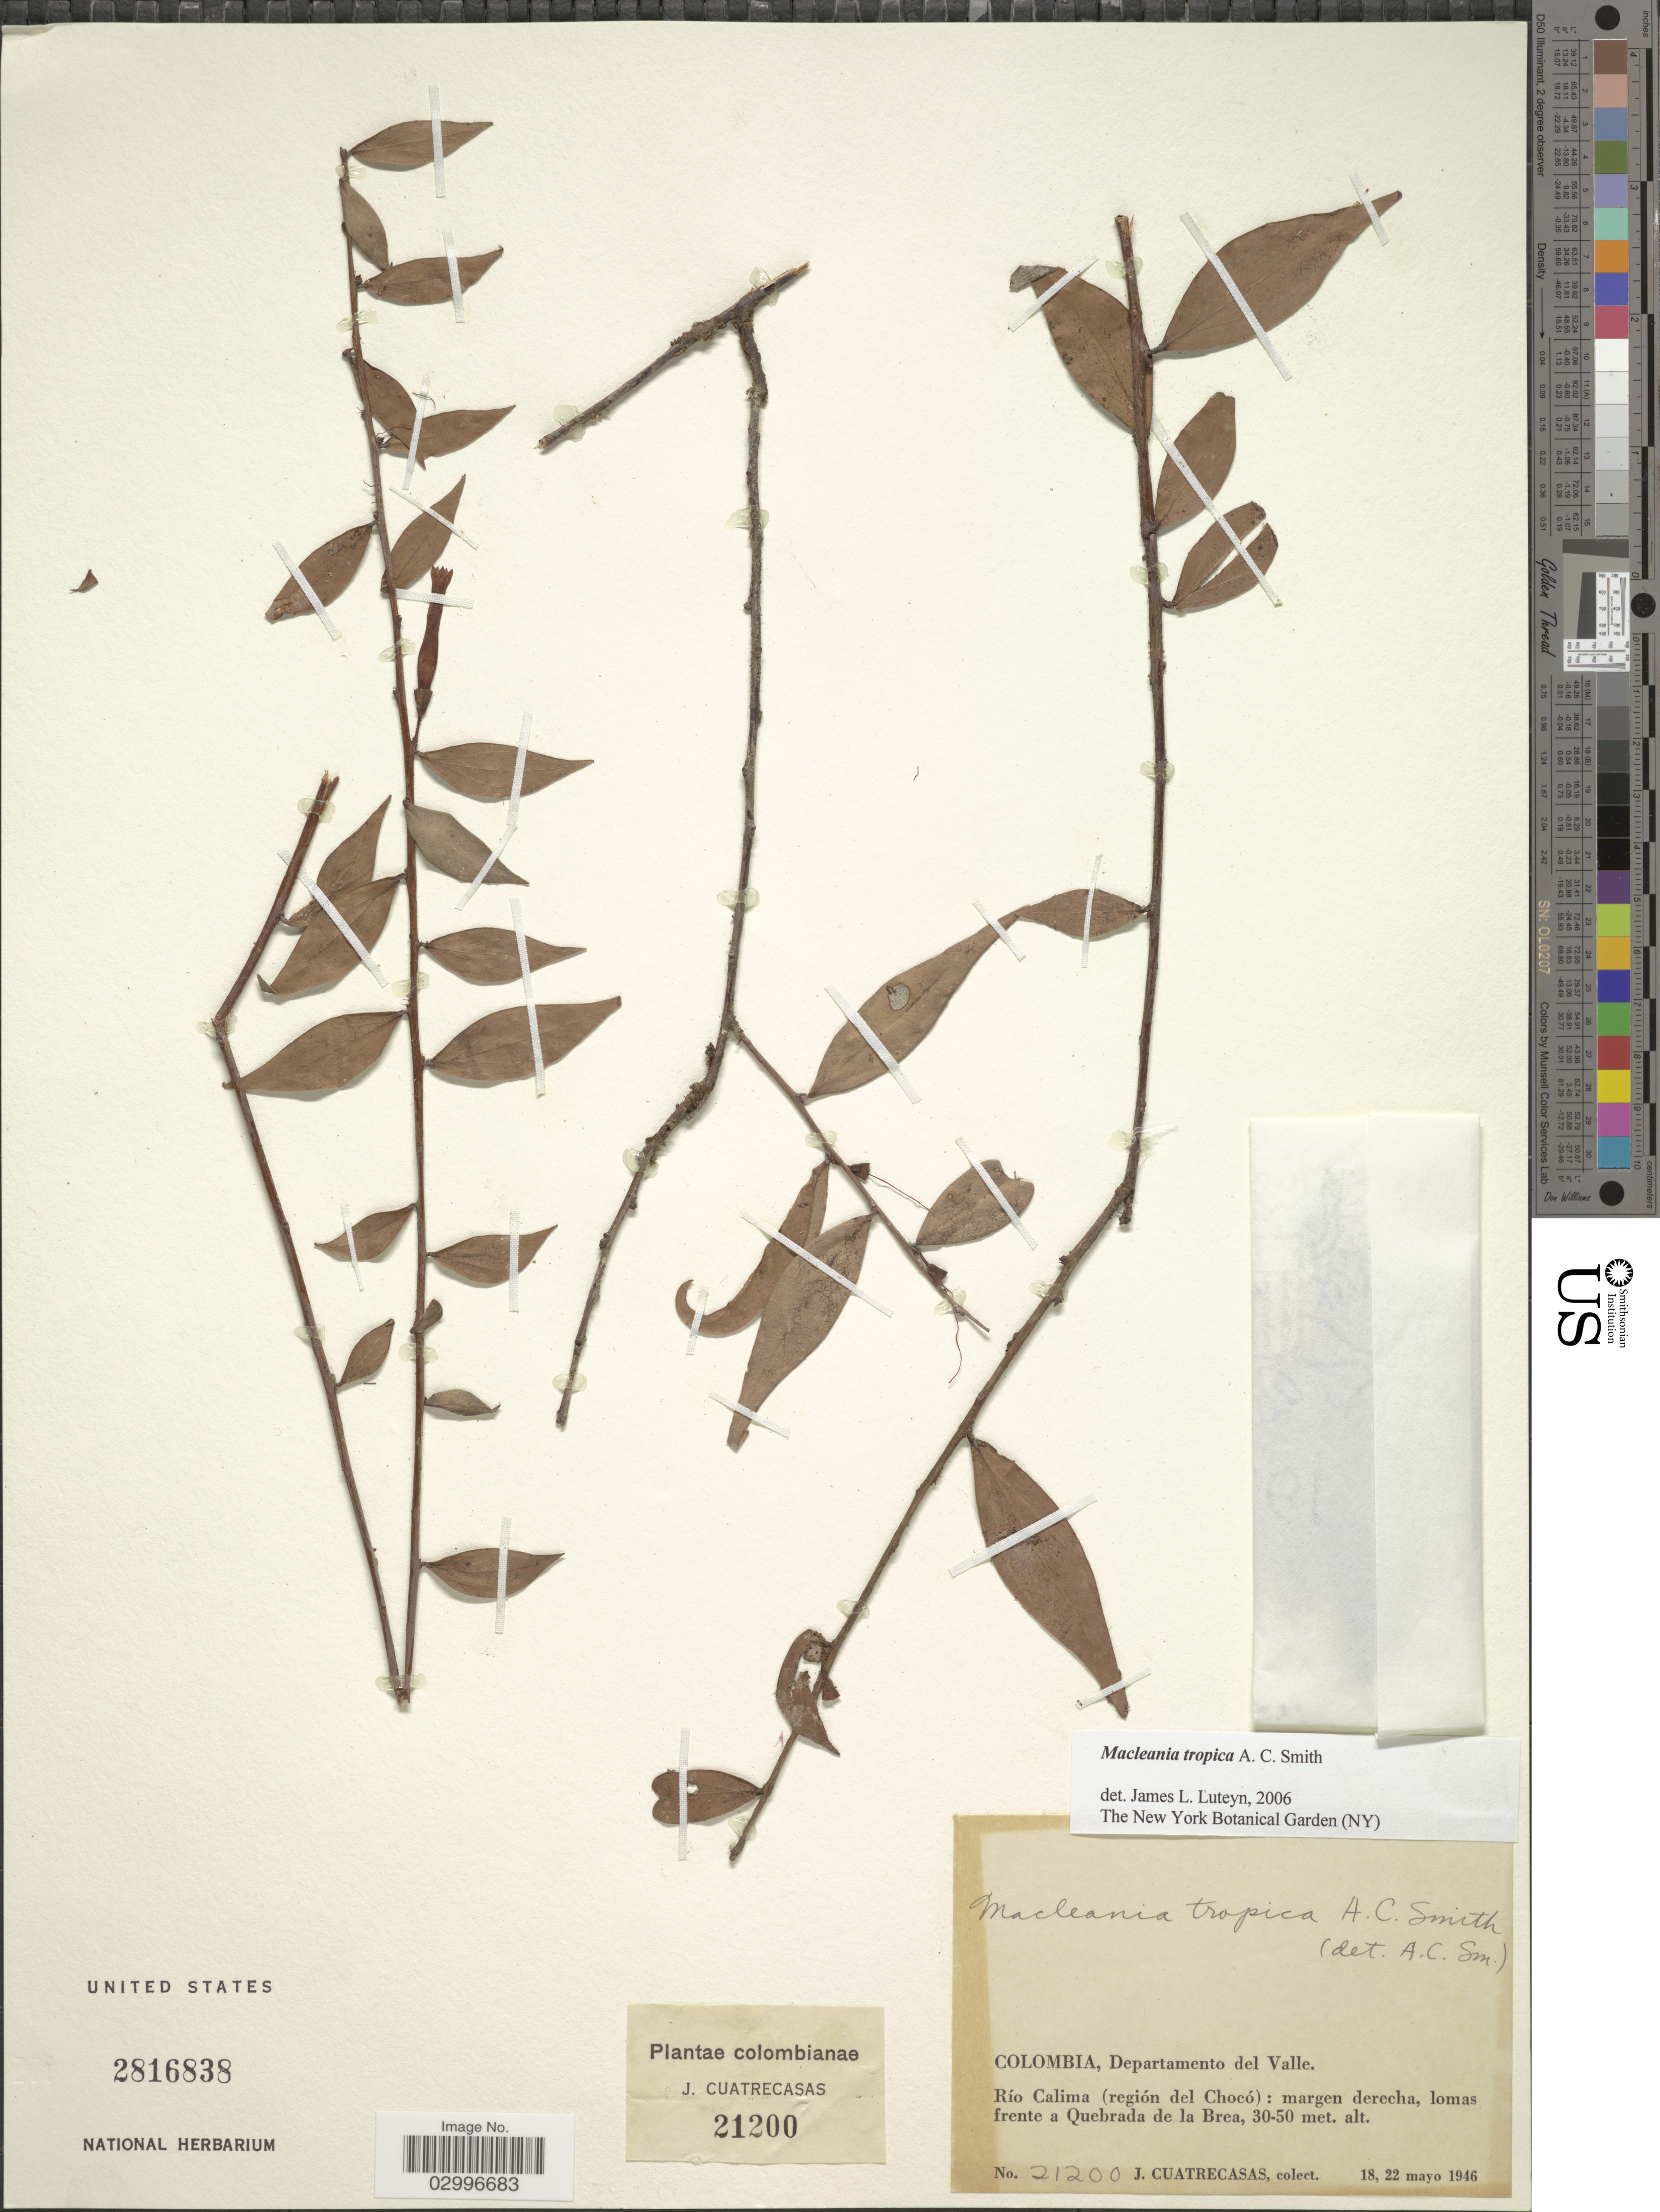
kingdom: Plantae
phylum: Tracheophyta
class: Magnoliopsida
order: Ericales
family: Ericaceae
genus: Macleania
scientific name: Macleania tropica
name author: A.C. Sm.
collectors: J. Cuatrecasas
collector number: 21200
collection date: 1946-05-18/1946-05-22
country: Colombia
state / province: Valle del Cauca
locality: Departamento del Valle, Rio Calima (región de Chocó): margen derecha, lomas frente a Quebrada de la Brea.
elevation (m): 30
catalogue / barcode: US 2816838